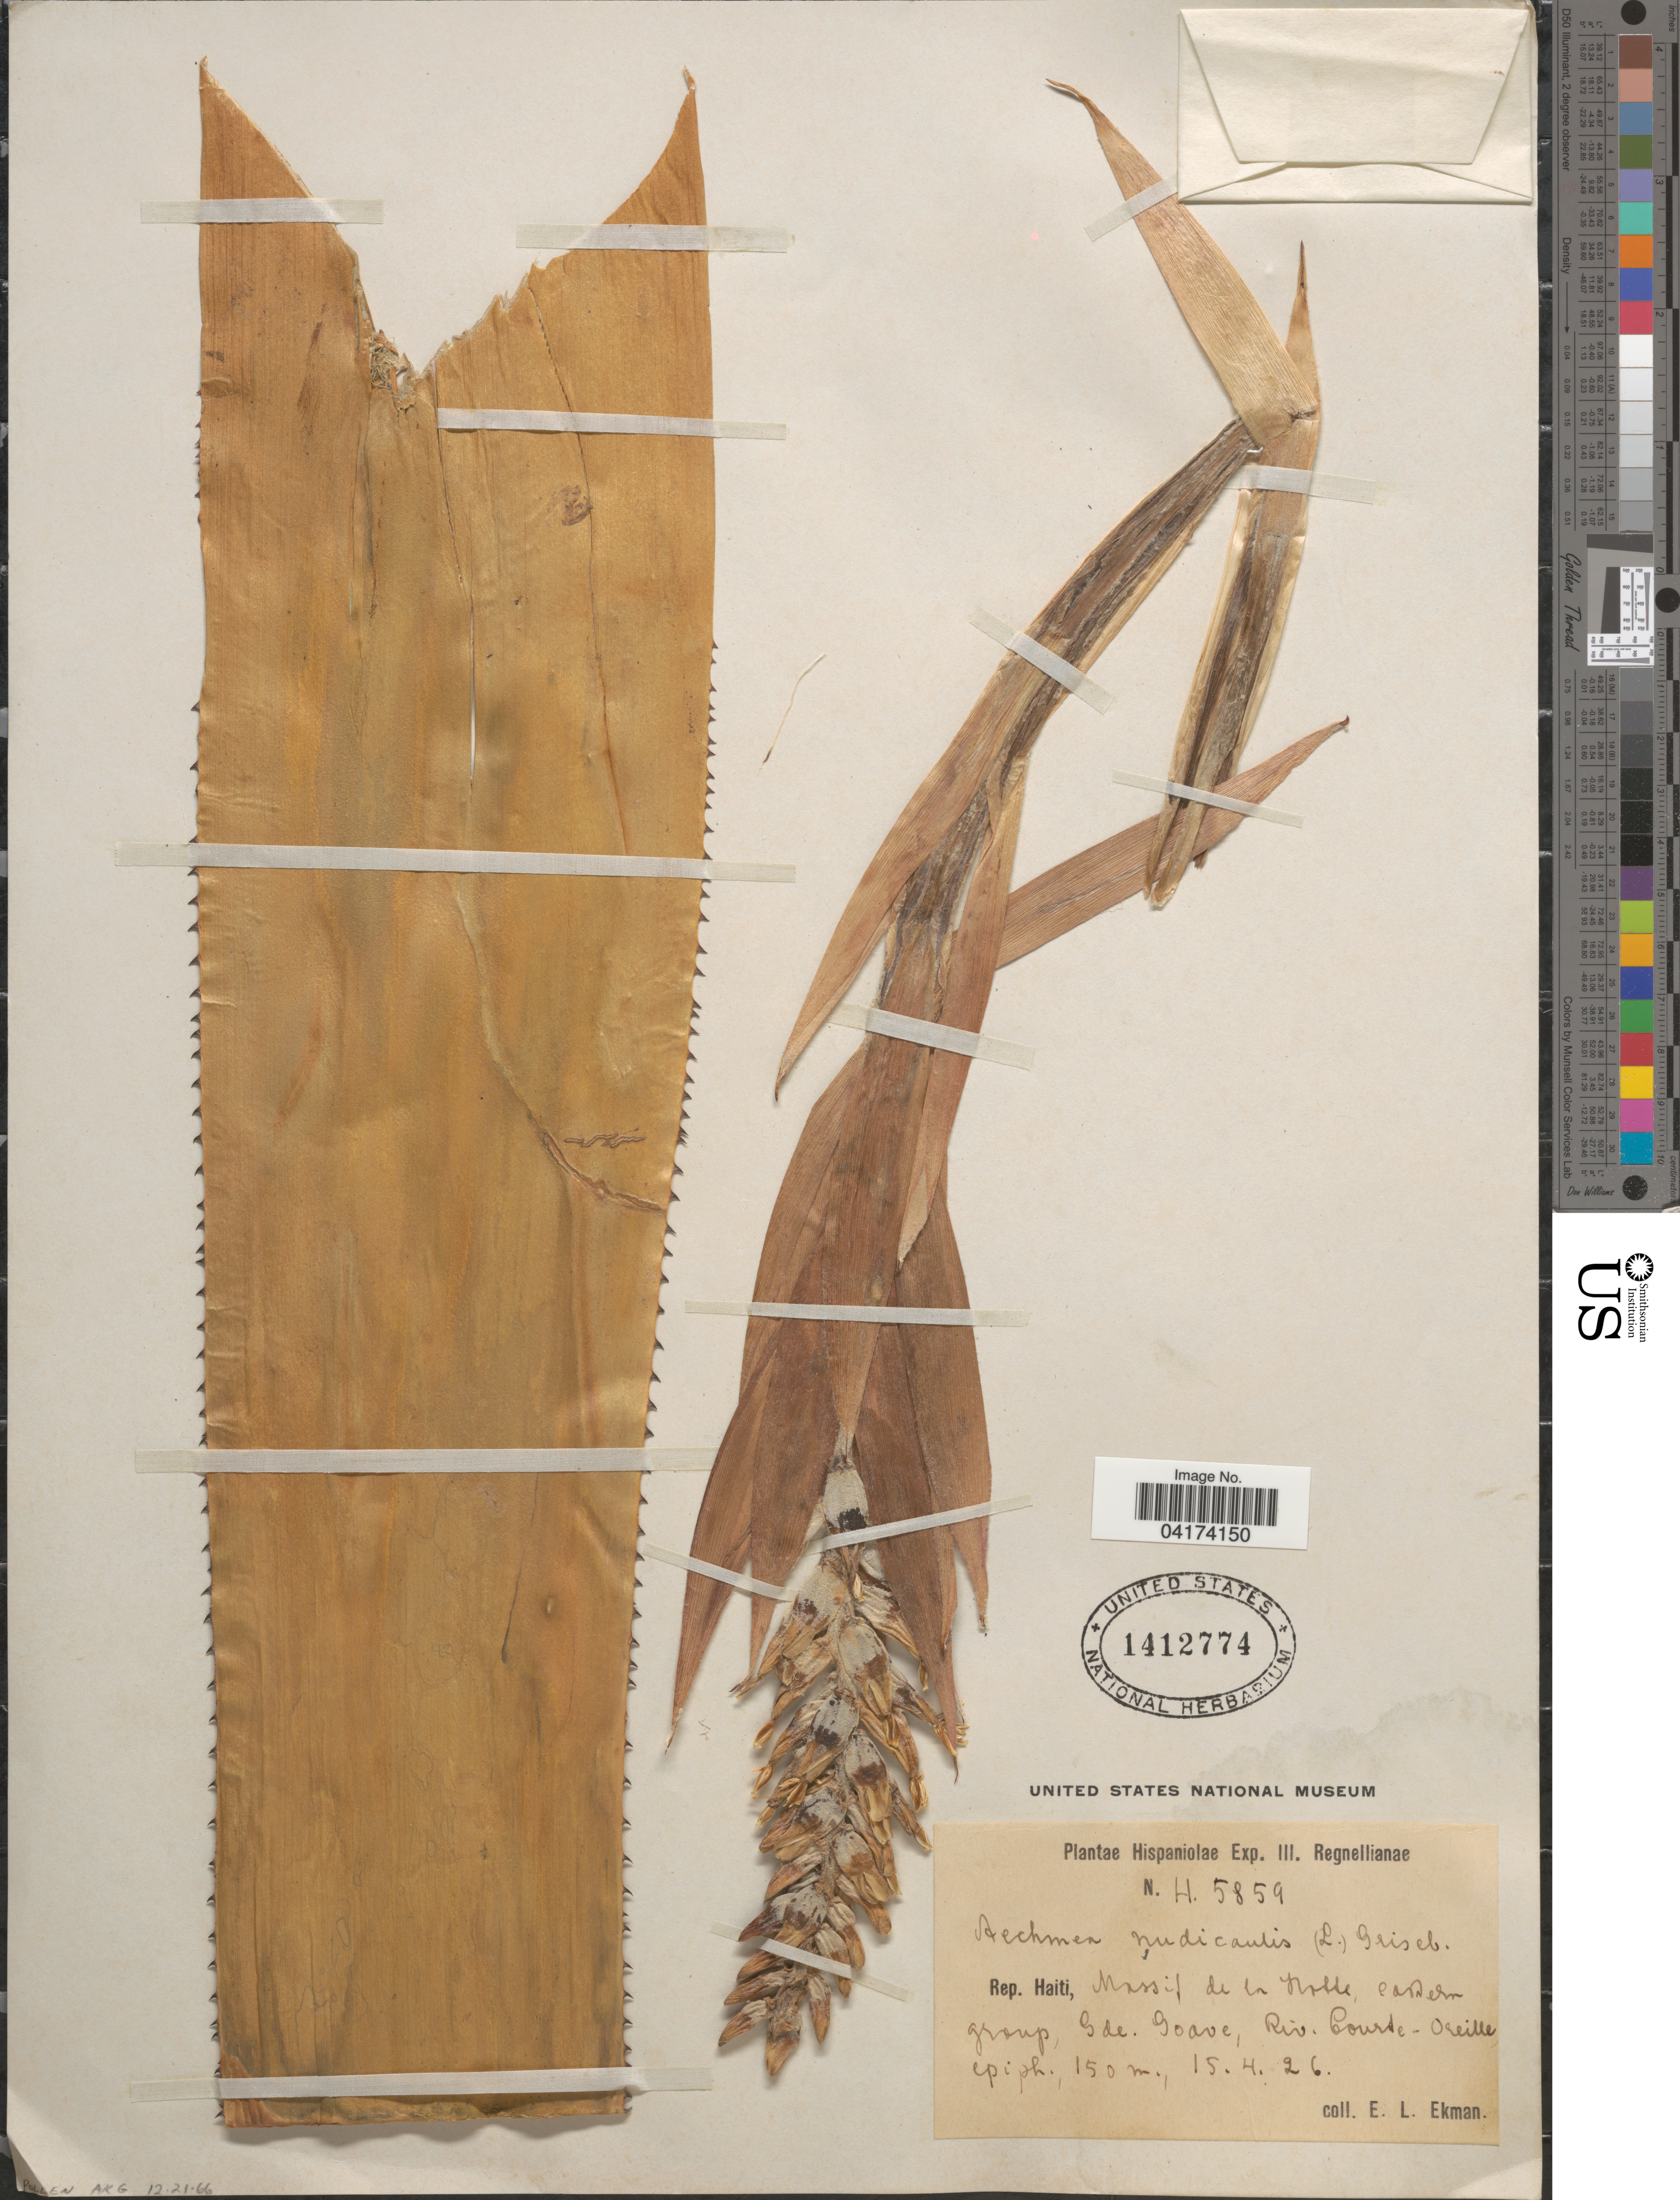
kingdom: Plantae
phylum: Tracheophyta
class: Liliopsida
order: Poales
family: Bromeliaceae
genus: Aechmea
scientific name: Aechmea nudicaulis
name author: (L.) Griseb.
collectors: E. L. Ekman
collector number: H5859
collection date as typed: Transcribed d/m/y: 15/4/26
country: Haiti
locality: Hispaniolae Exp. III. Rep. Haiti, Massif de la Hotte, calderon group, Gde. Goave, Riv. Courte-Oreille.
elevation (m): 150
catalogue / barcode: US 1412774